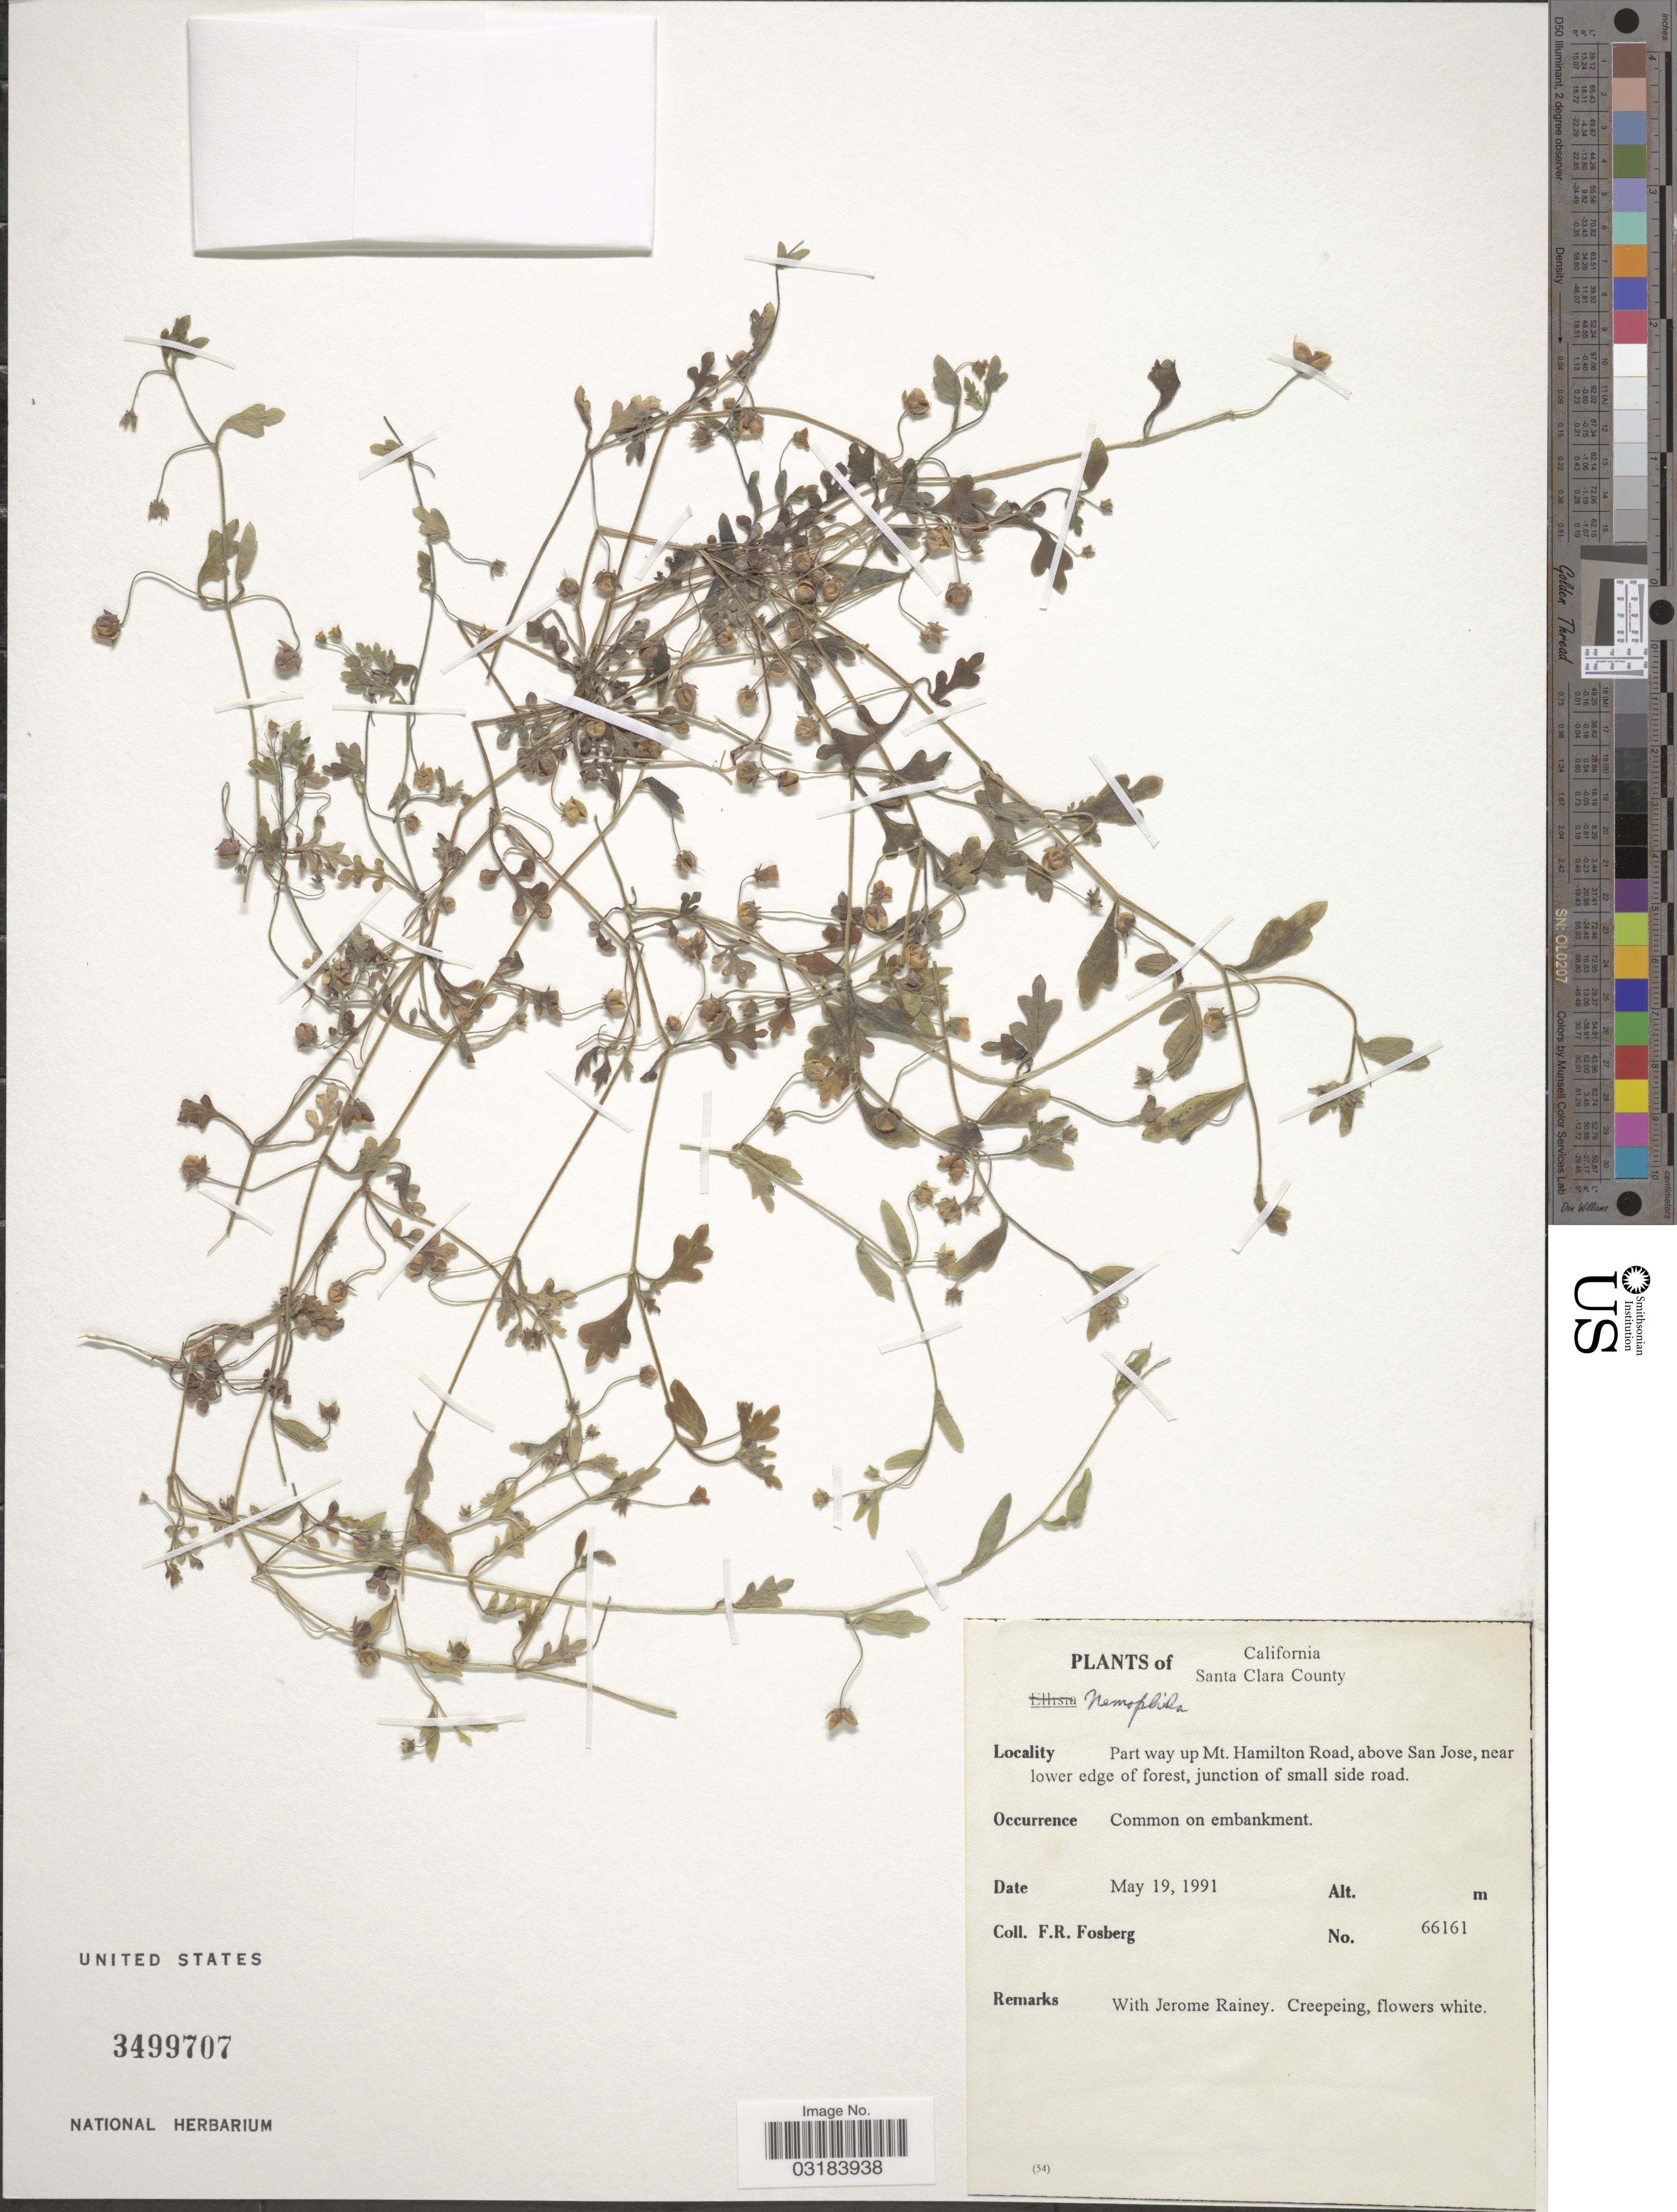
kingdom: Plantae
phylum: Tracheophyta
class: Magnoliopsida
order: Boraginales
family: Hydrophyllaceae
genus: Nemophila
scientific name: Nemophila sp.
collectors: F. R. Fosberg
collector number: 66161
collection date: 1991-05-19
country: United States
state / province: California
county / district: Santa Clara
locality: Santa Clara County, Part way up Mt. Hamilton Road, above San Jose, near lower edge of forest, junction of small side road.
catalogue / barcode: US 3499707